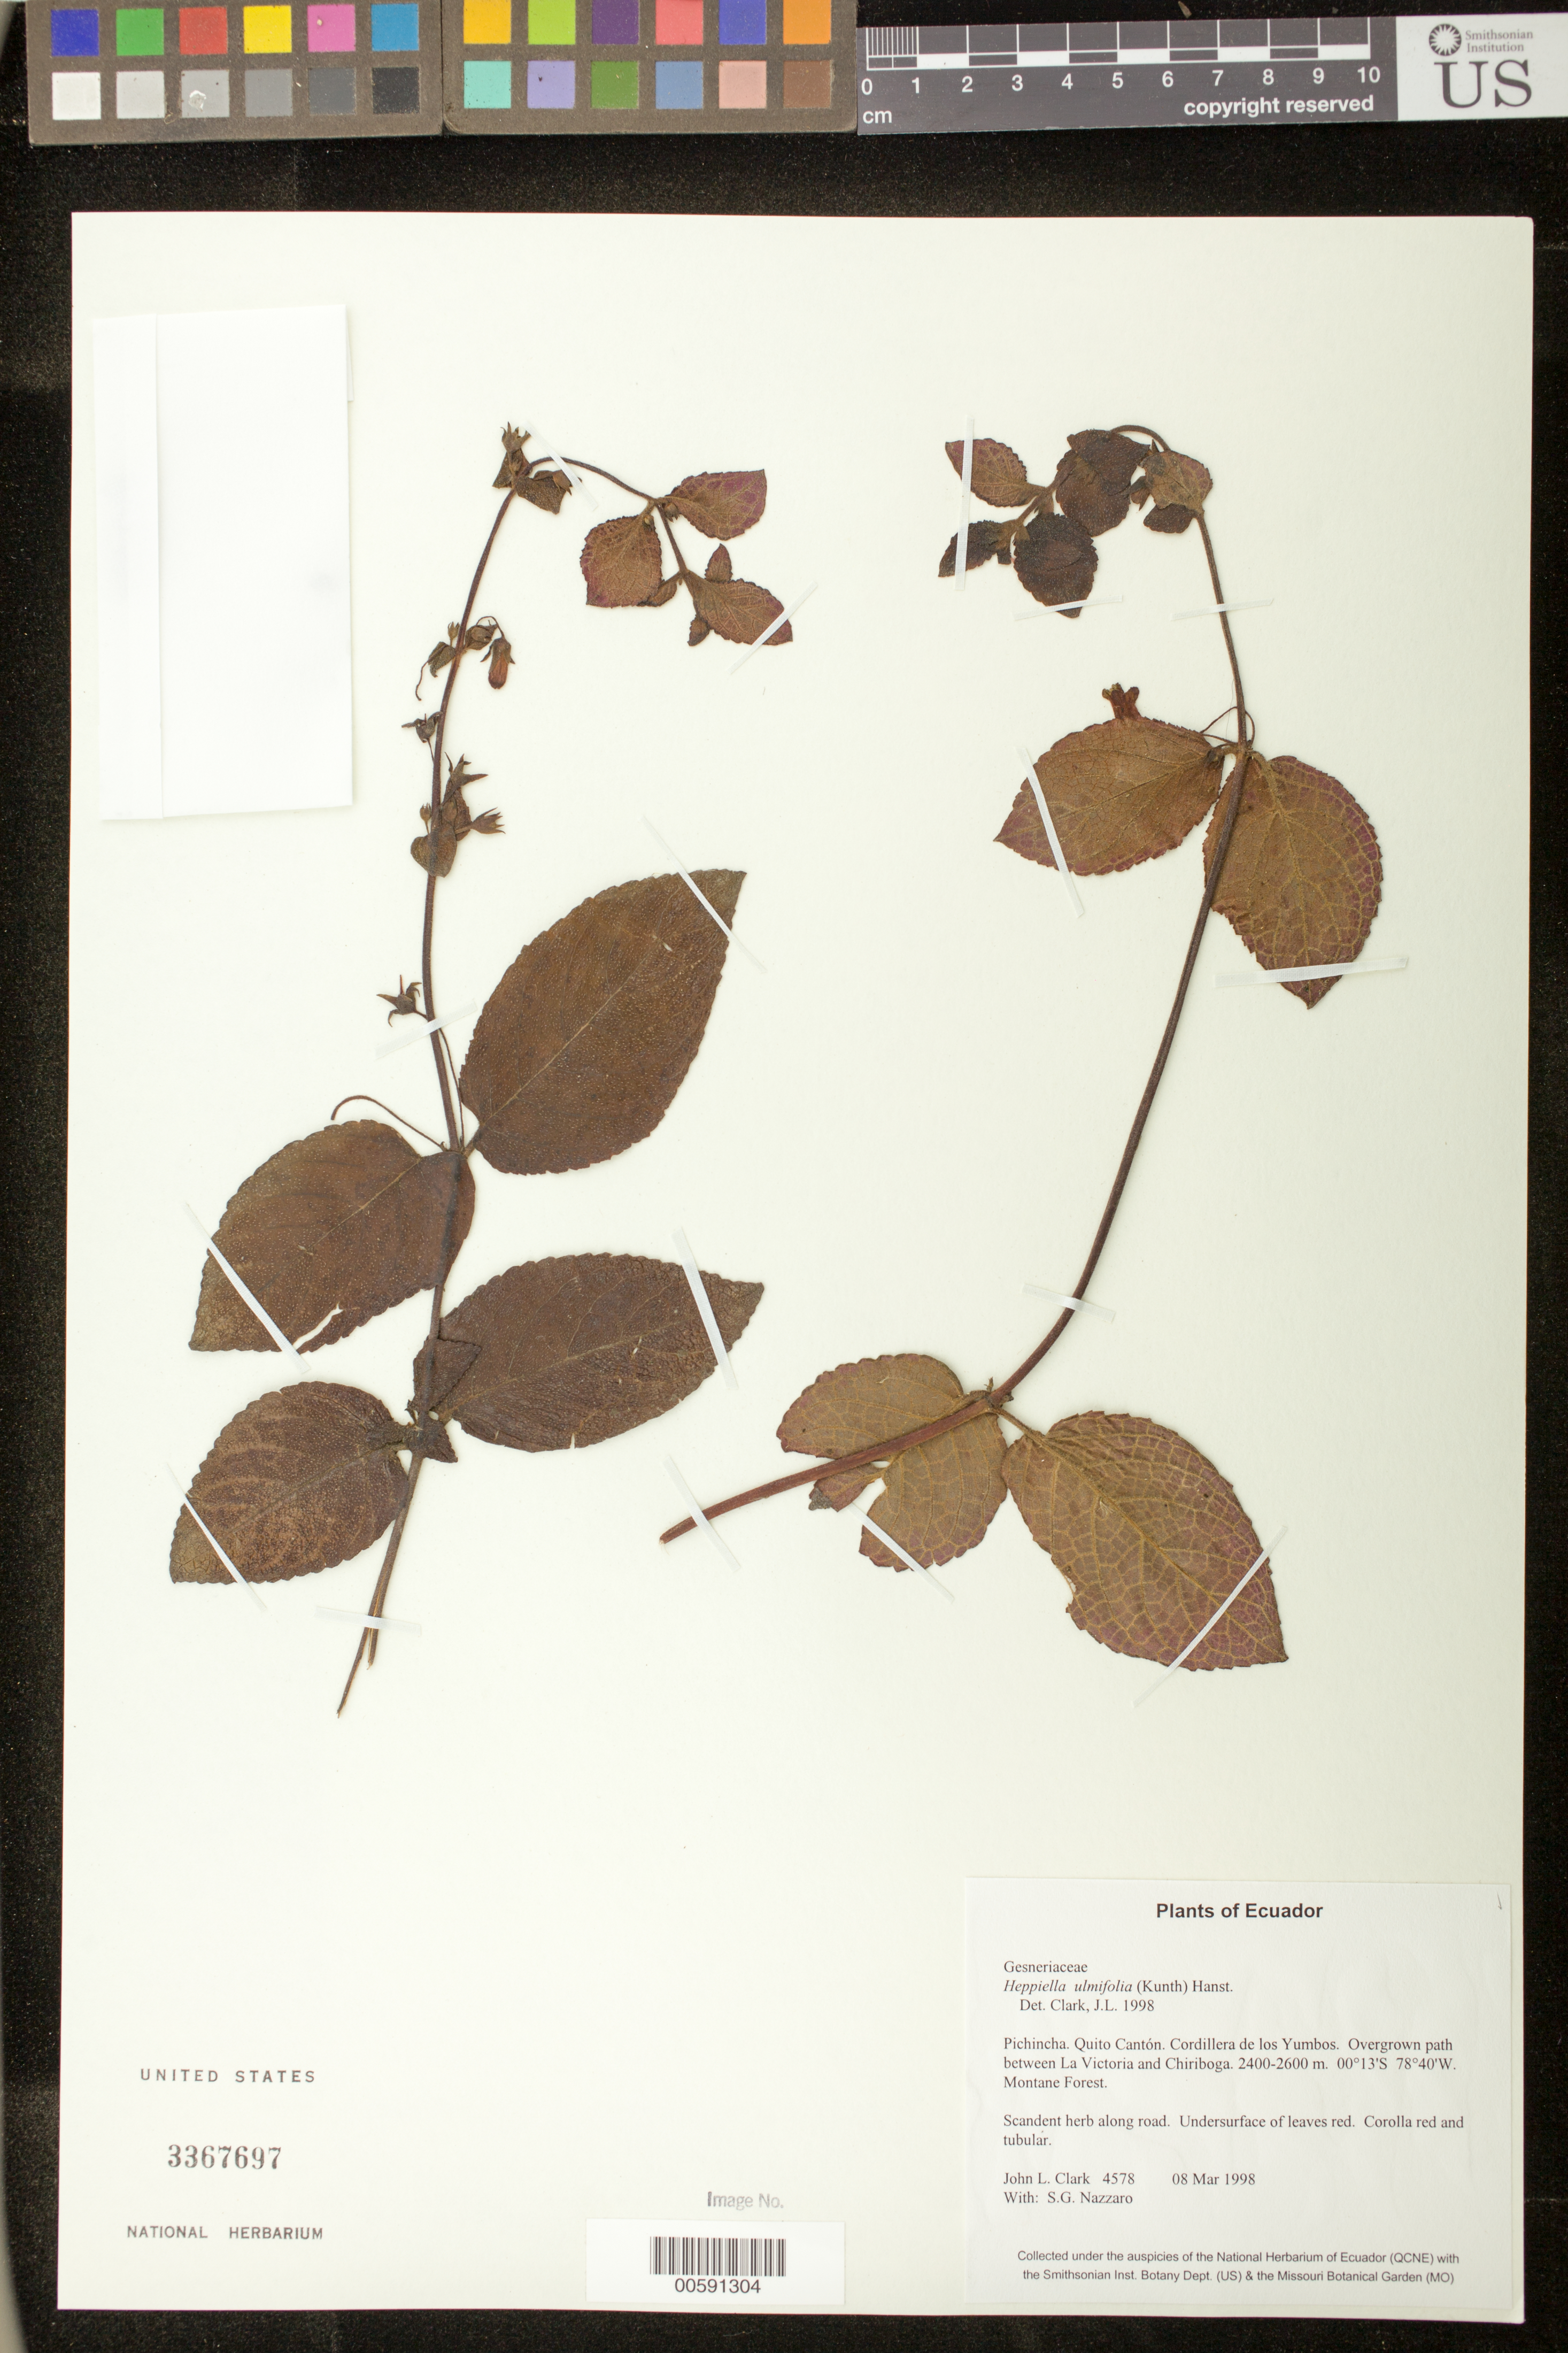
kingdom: Plantae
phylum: Tracheophyta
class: Magnoliopsida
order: Lamiales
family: Gesneriaceae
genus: Heppiella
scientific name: Heppiella ulmifolia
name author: (Kunth) Hanst.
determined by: Clark, J. L., (SEL), The Marie Selby Botanical Garden (UNITED STATES)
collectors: J. L. Clark & S. Nazzaro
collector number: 4578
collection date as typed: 08 Mar 1998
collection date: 1998-03-08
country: Ecuador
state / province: Pichincha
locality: Quito Cantón. Cordillera de los Yumbos. Overgrown path between La Victoria and Chiriboga.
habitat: Montane Forest.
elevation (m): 2400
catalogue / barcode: US 3367697